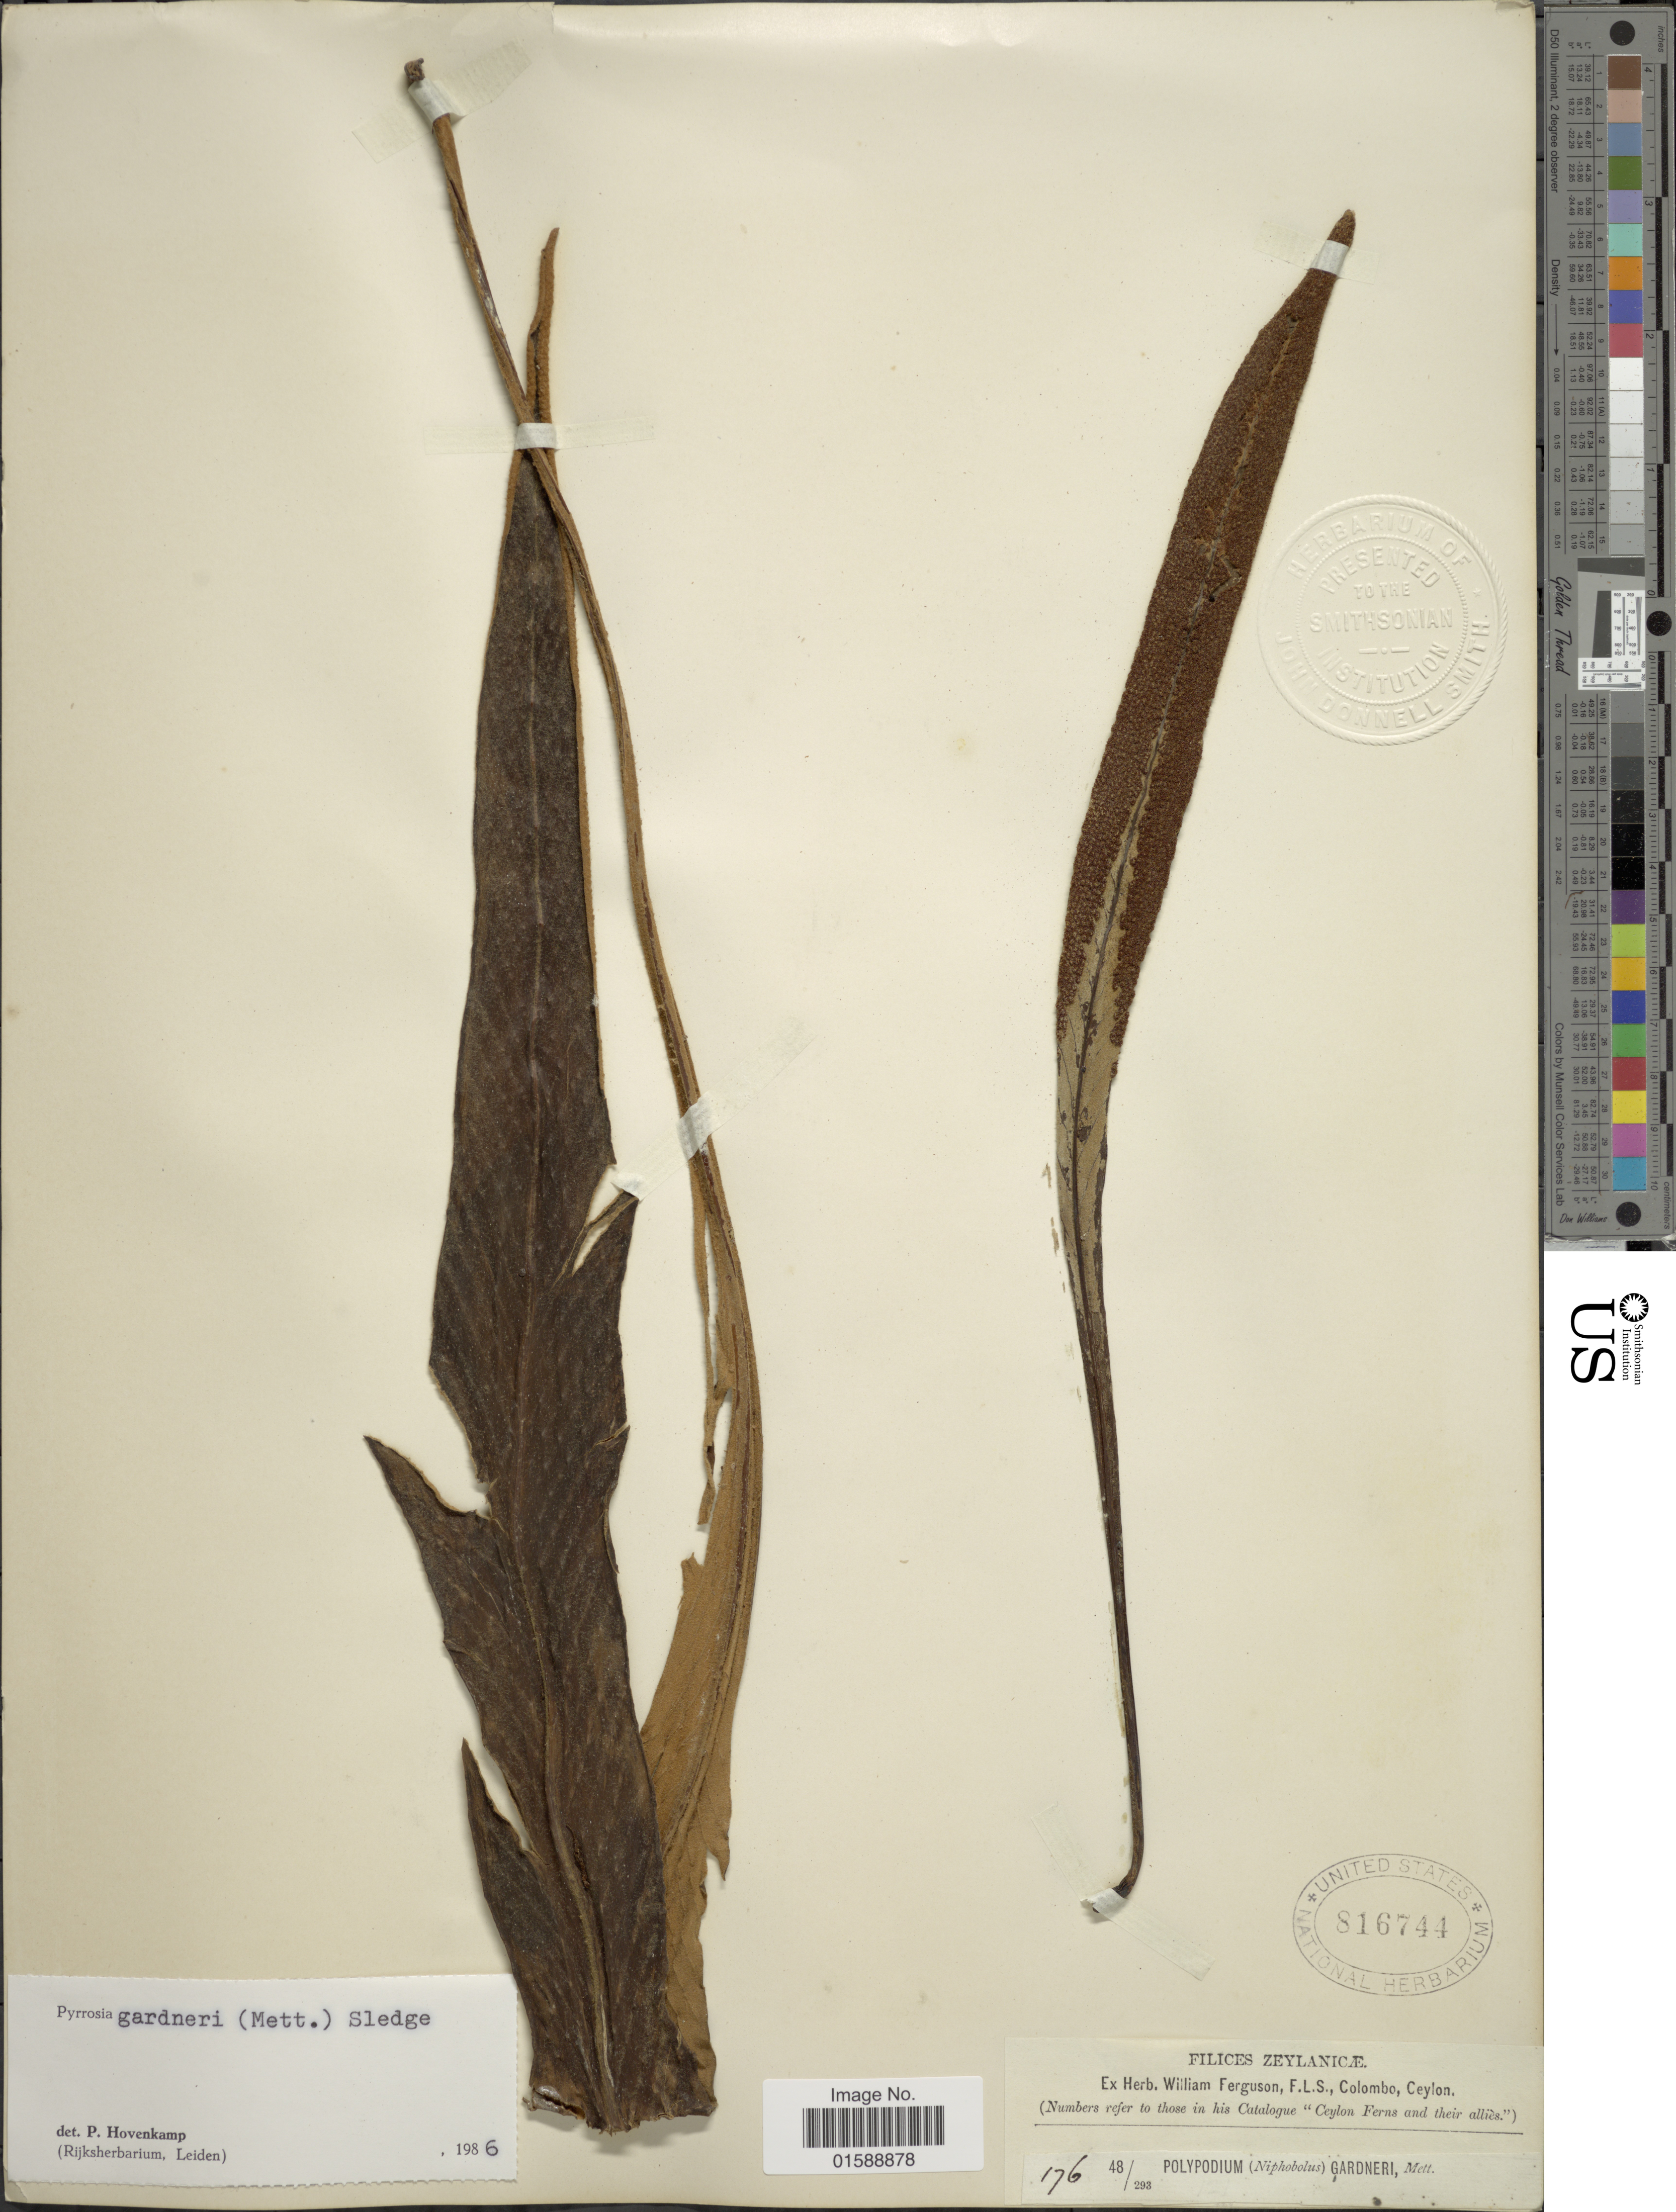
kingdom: Plantae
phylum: Tracheophyta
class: Polypodiopsida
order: Polypodiales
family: Polypodiaceae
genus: Pyrrosia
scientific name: Pyrrosia gardneri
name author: (Kunze ex Mett.) Sledge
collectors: ex herb. W. Ferguson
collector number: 176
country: Sri Lanka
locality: Zeylanicae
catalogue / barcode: US 816744